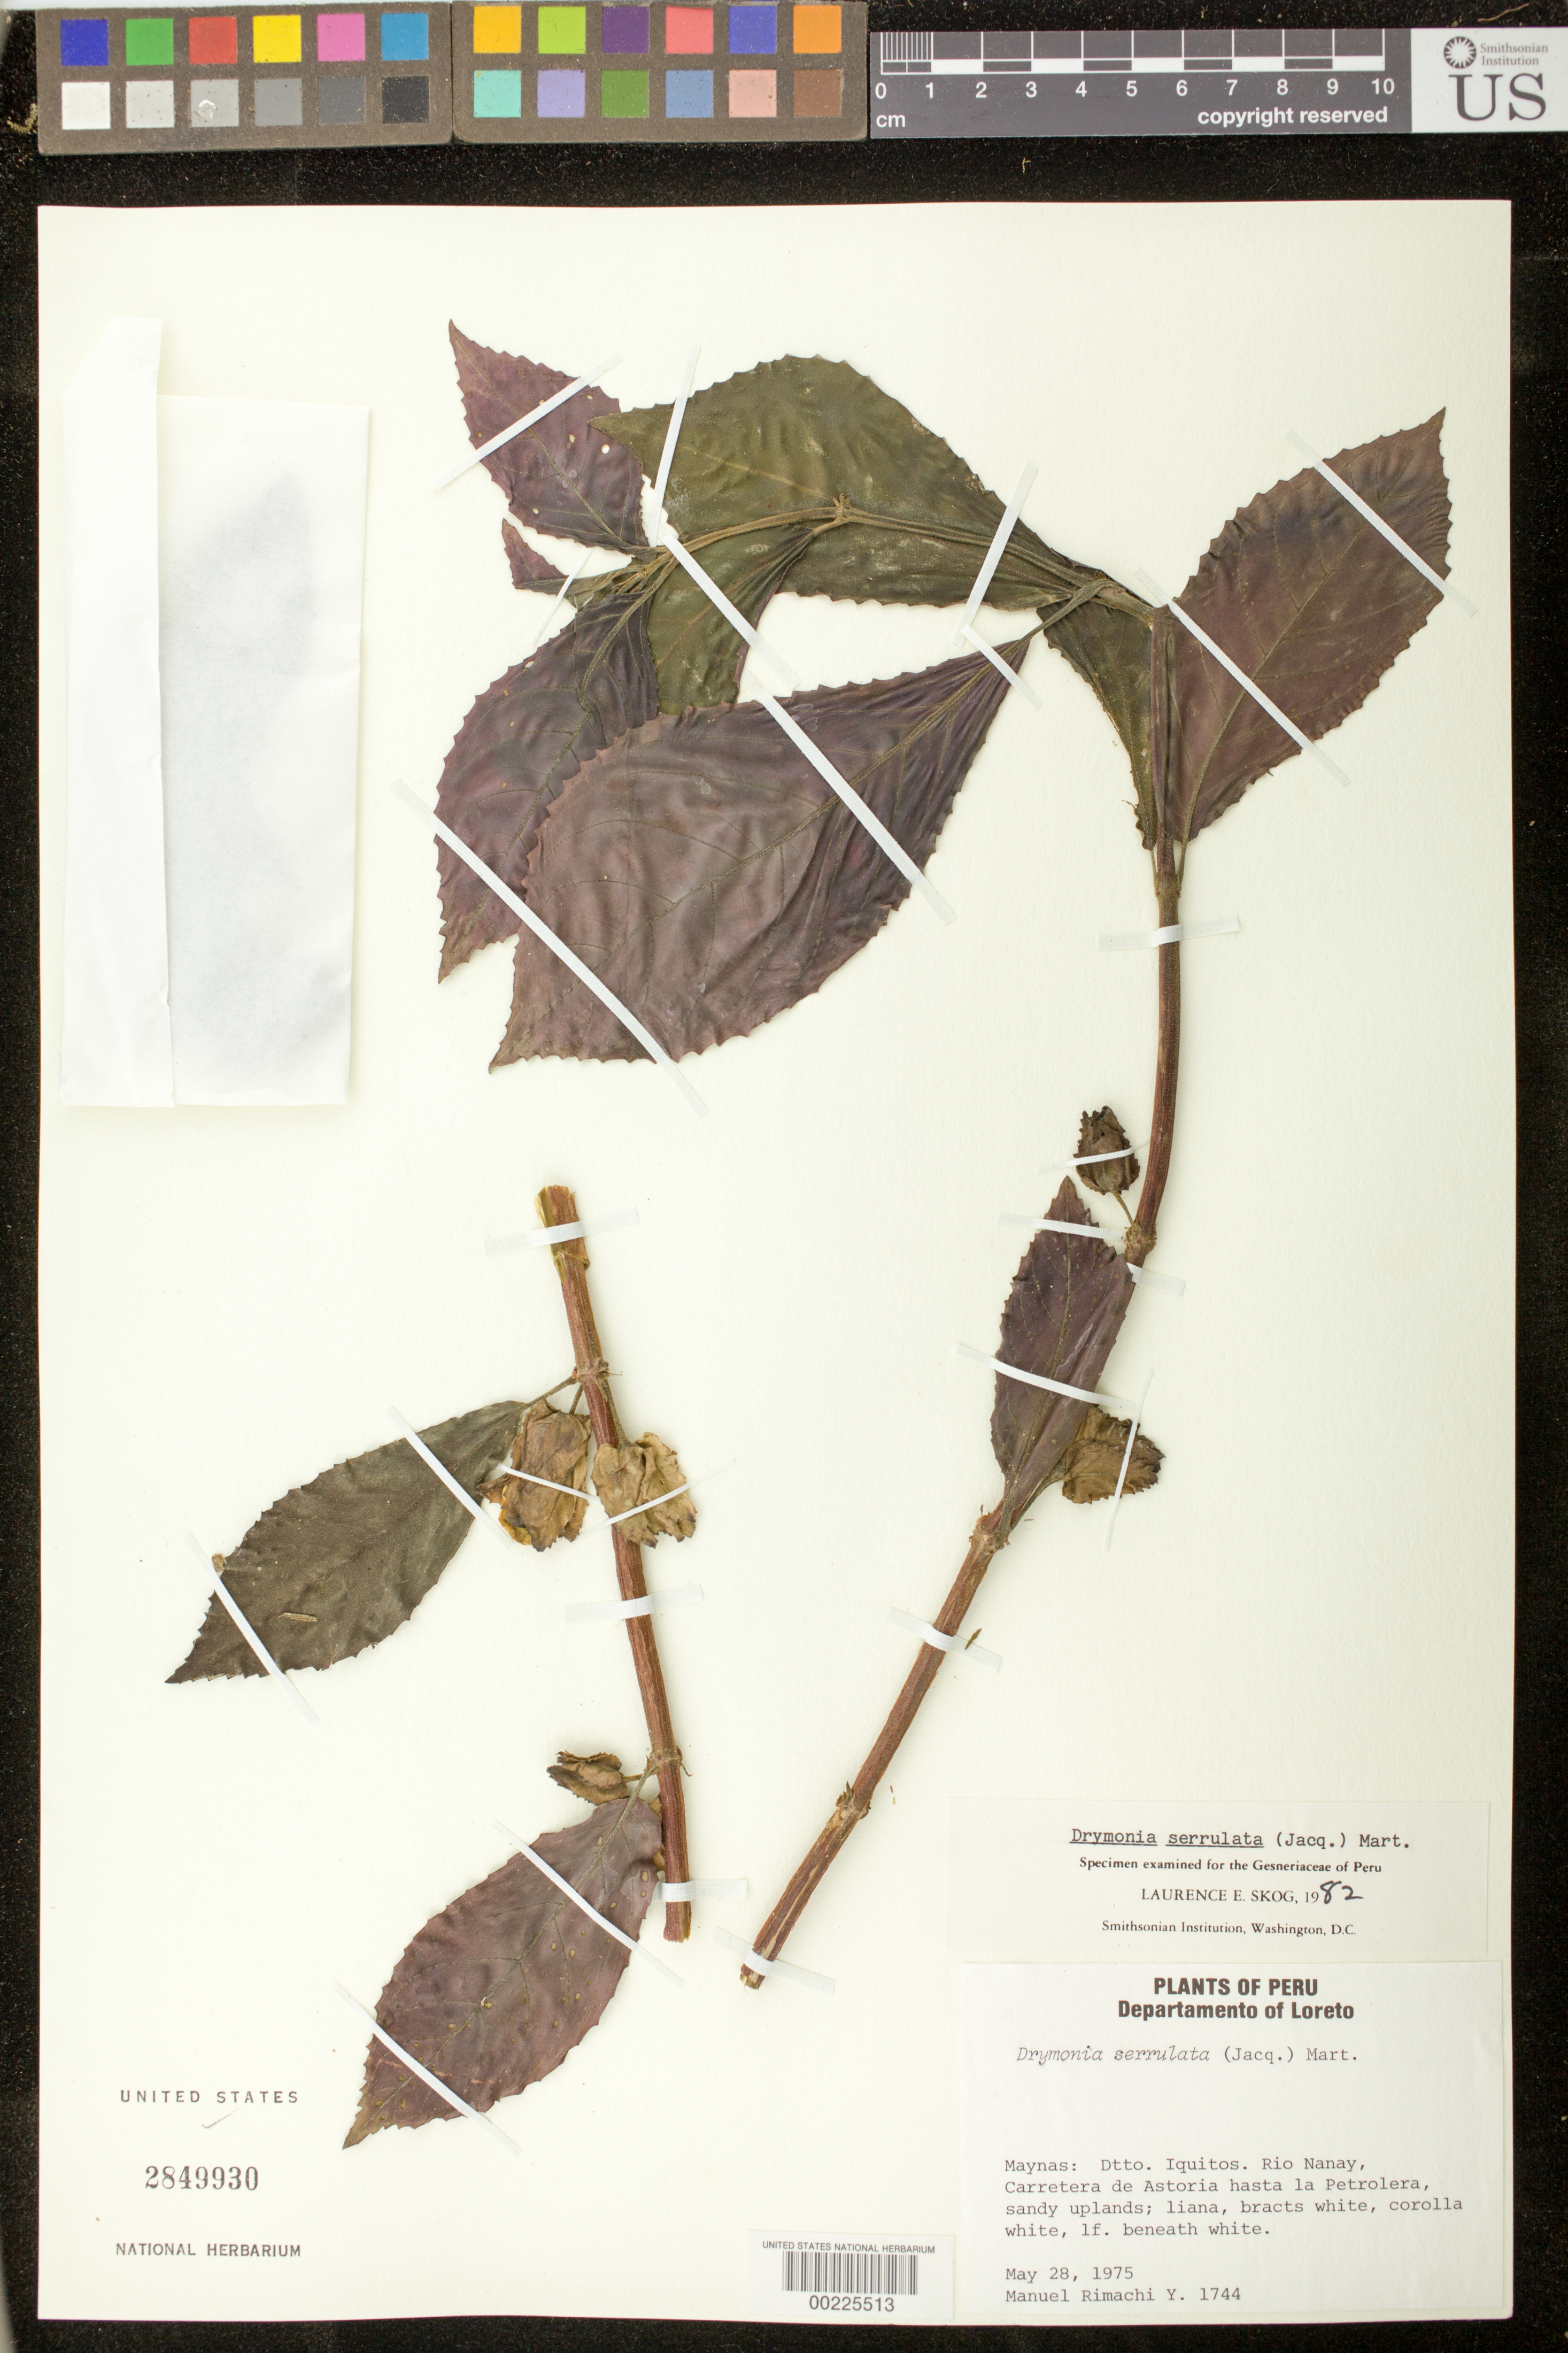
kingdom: Plantae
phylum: Tracheophyta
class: Magnoliopsida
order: Lamiales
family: Gesneriaceae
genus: Drymonia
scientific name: Drymonia serrulata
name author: (Jacq.) Mart.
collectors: M. Rimachi Y.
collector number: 1744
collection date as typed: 28 May 1975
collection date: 1975-05-28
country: Peru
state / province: Loreto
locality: Prov. Maynas, Dtto. Iquitos, Rio Nanay, highway from Astoria up to La Petrolera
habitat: Sandy uplands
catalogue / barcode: US 2849930